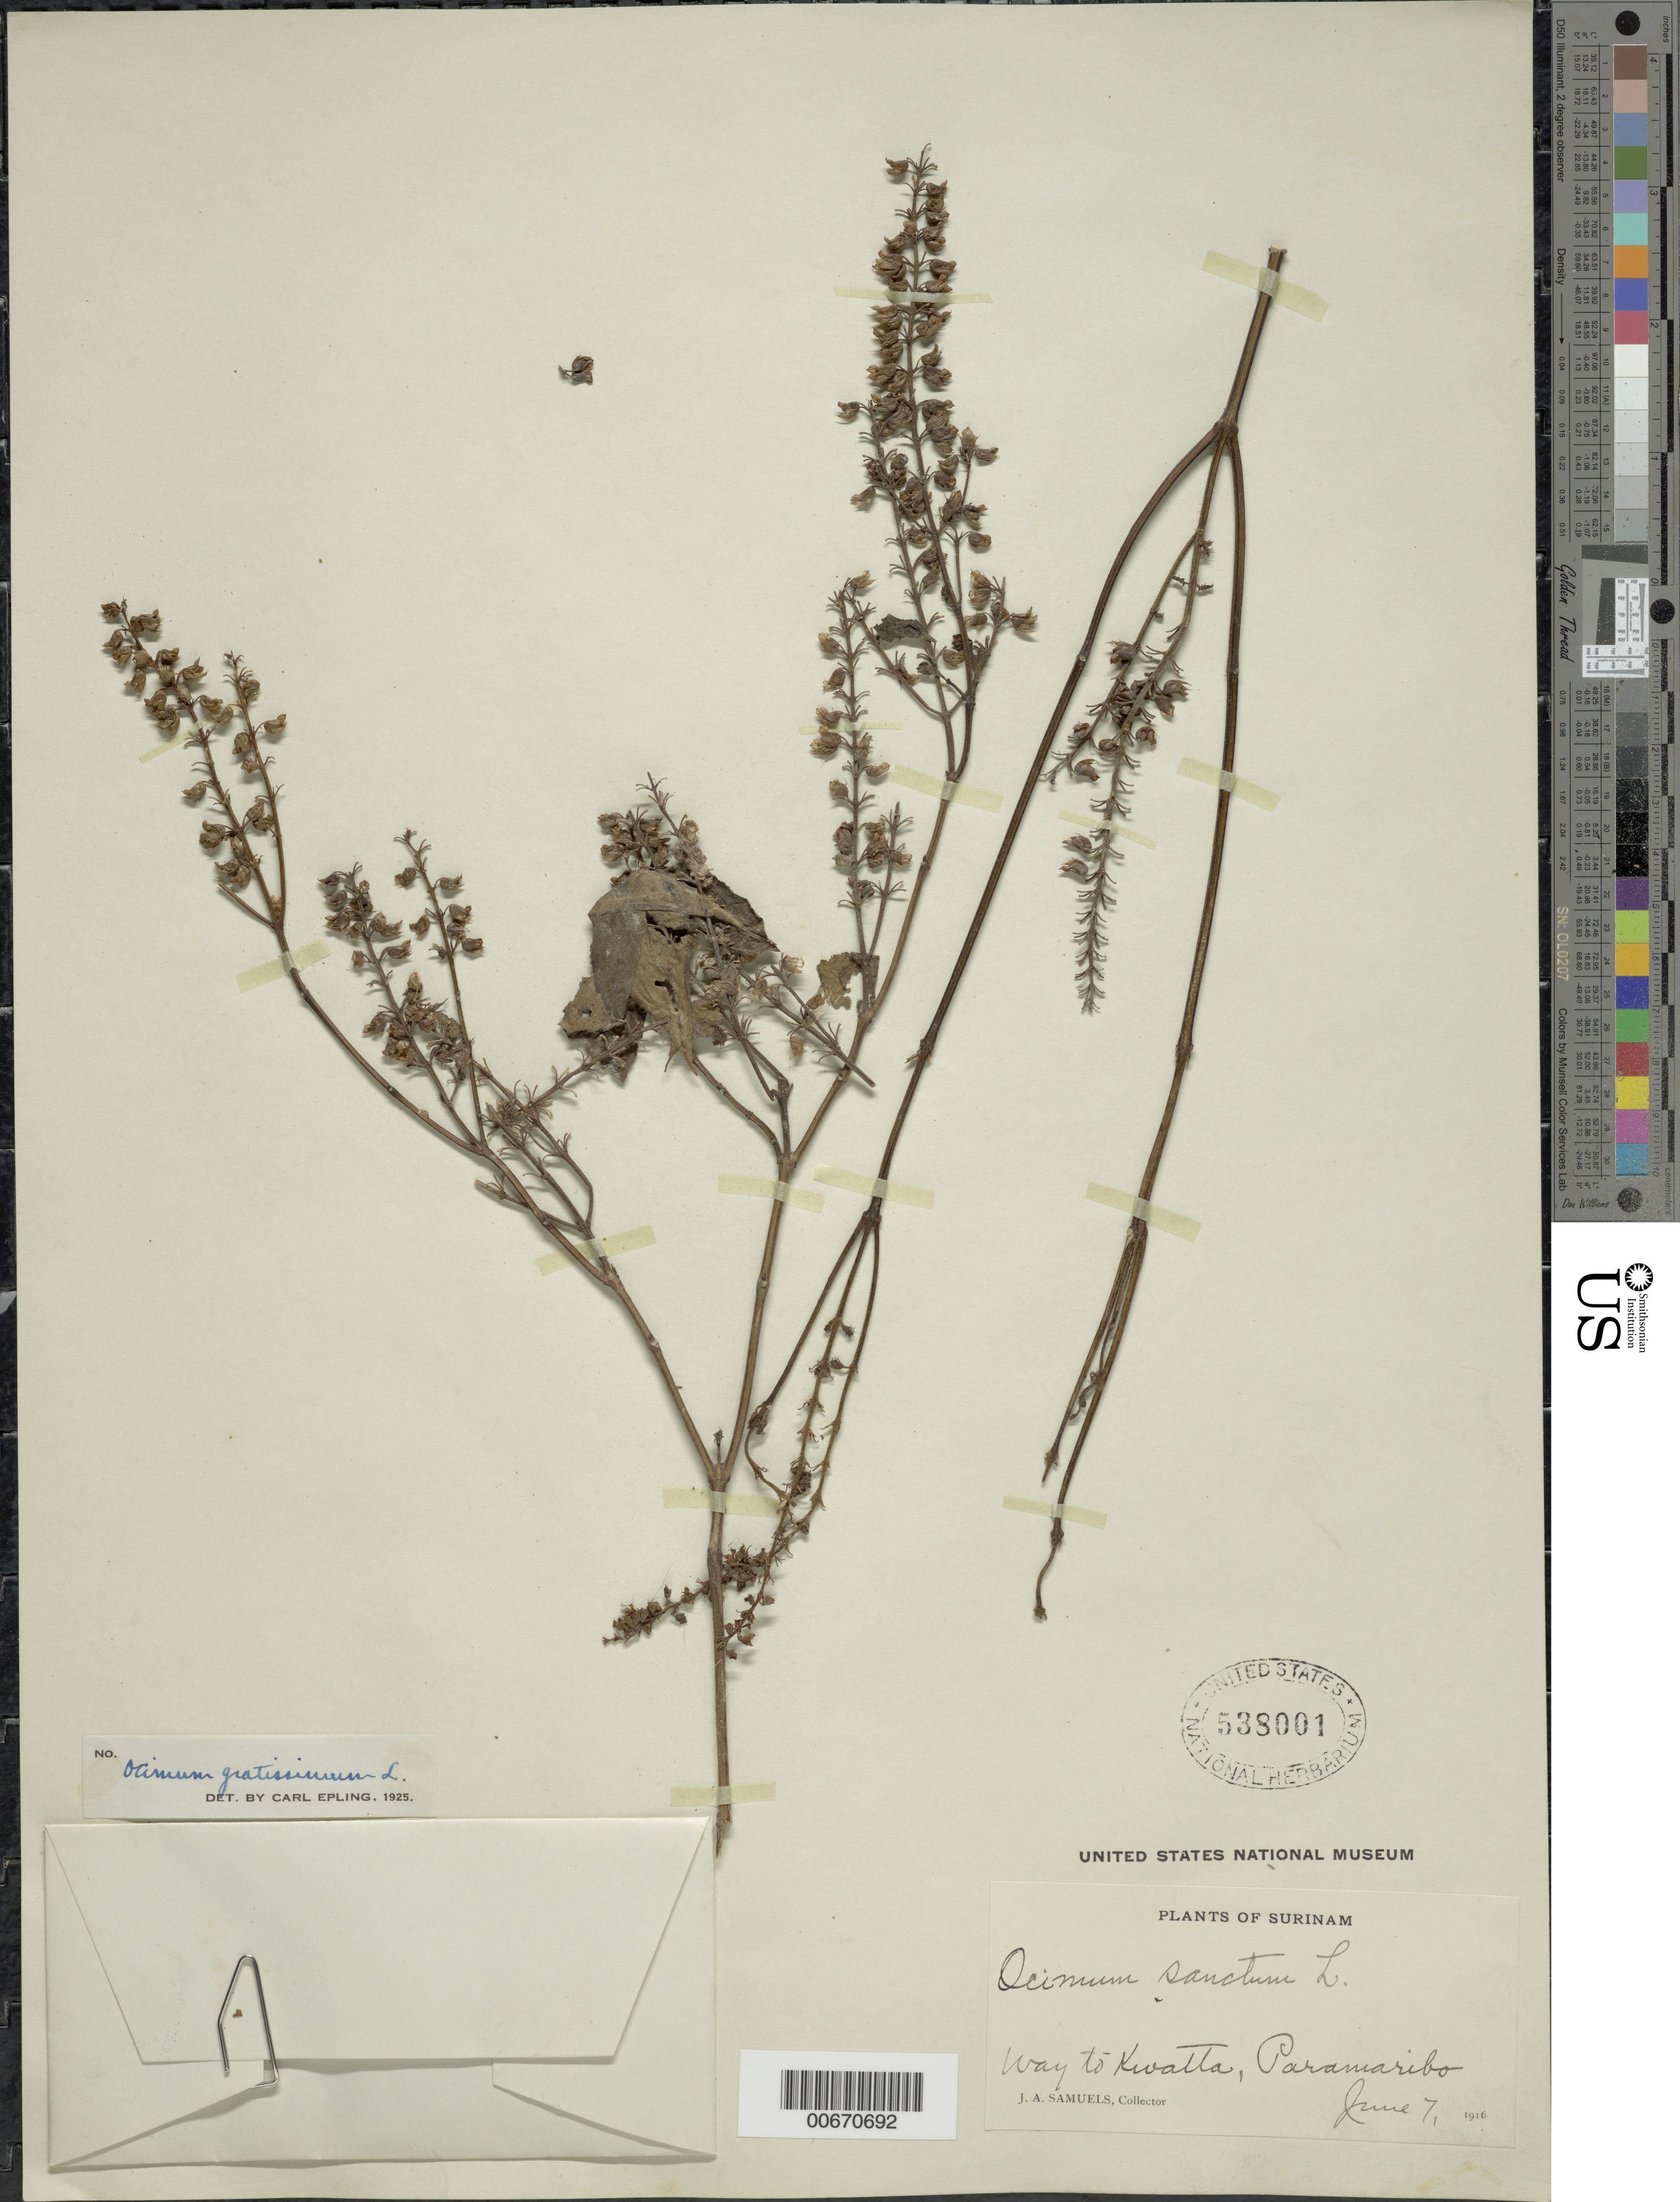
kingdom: Plantae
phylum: Tracheophyta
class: Magnoliopsida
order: Lamiales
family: Lamiaceae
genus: Ocimum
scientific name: Ocimum gratissimum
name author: L.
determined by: Epling, C. C.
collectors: J. A. Samuels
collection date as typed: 7-Jun-16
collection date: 1916-06-07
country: Suriname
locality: Kwatta, Paramaribo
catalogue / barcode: US 538001